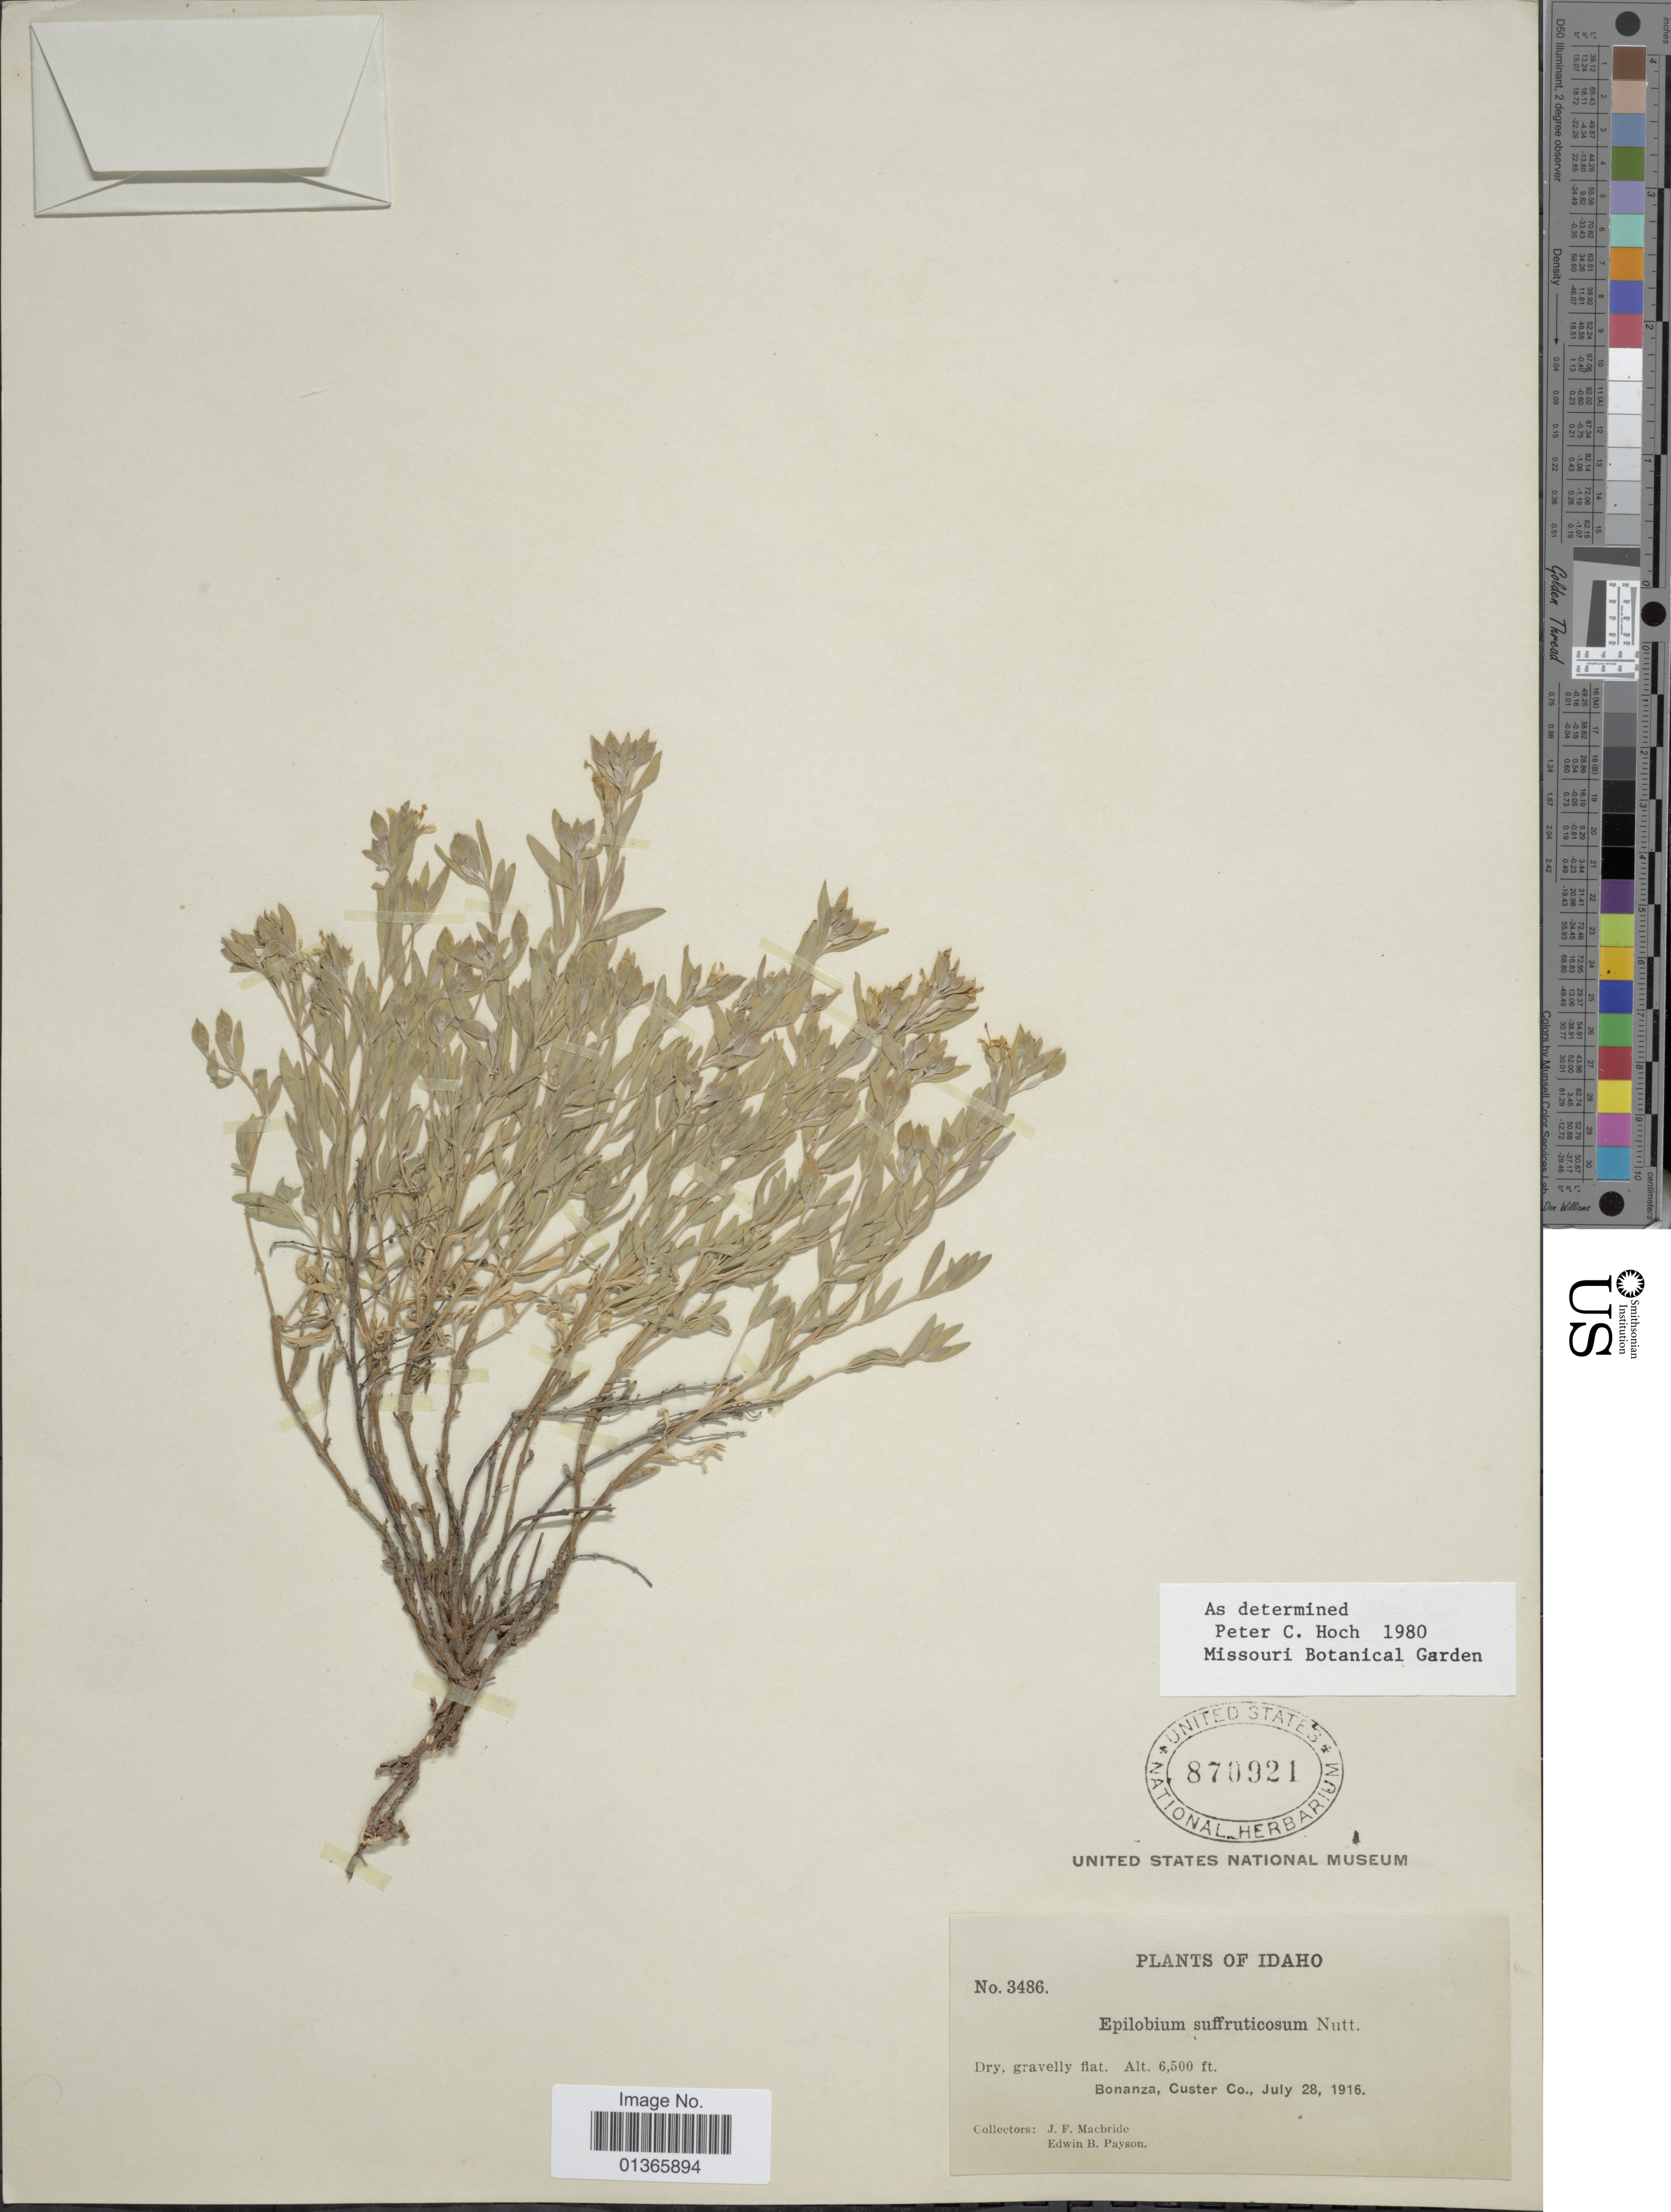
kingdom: Plantae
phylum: Tracheophyta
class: Magnoliopsida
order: Myrtales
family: Onagraceae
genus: Epilobium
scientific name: Epilobium suffruticosum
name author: Nutt. ex Torr. & A. Gray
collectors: J. F. Macbride & E. B. Payson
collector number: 3486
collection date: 1916-07-28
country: United States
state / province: Idaho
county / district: Custer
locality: Bonanza.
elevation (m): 1981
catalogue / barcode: US 870921